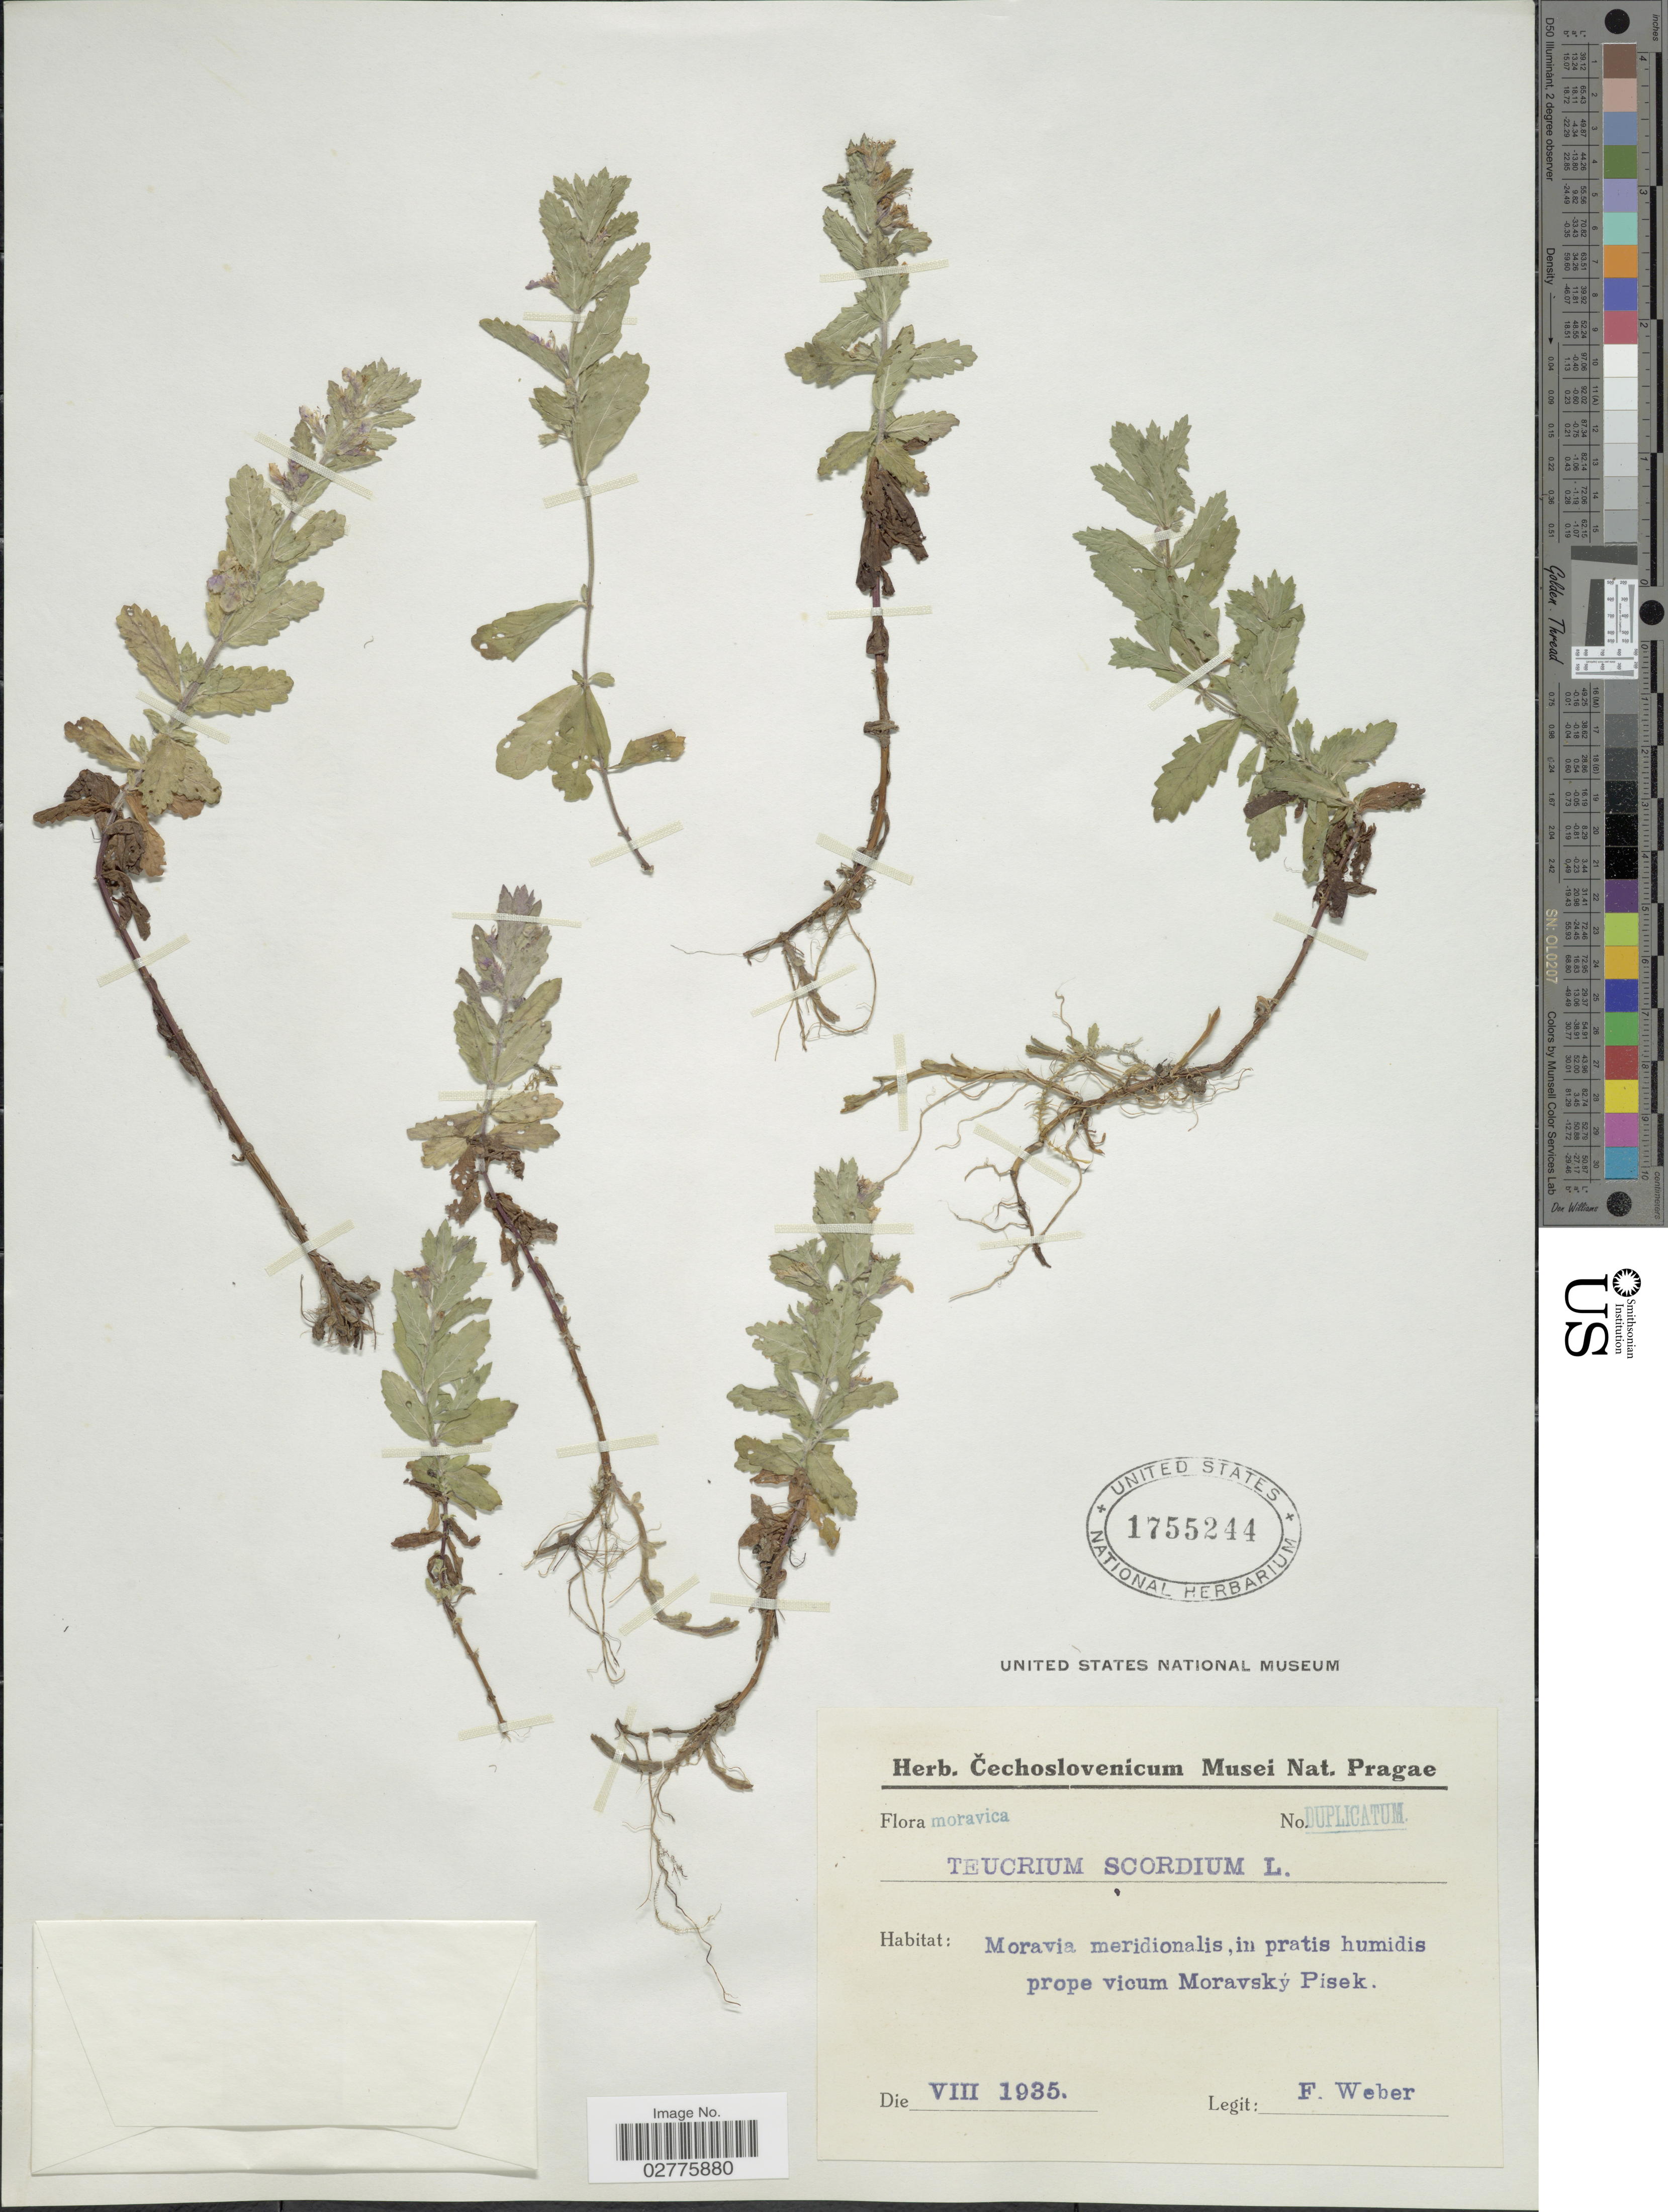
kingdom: Plantae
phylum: Tracheophyta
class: Magnoliopsida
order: Lamiales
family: Lamiaceae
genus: Teucrium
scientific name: Teucrium scordium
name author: L.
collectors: F. Weber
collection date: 1935-08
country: Czechia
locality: Moravica. Moravia meridionalis, in pratis humidis prope vicum Moravsky Pisek.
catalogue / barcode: US 1755244